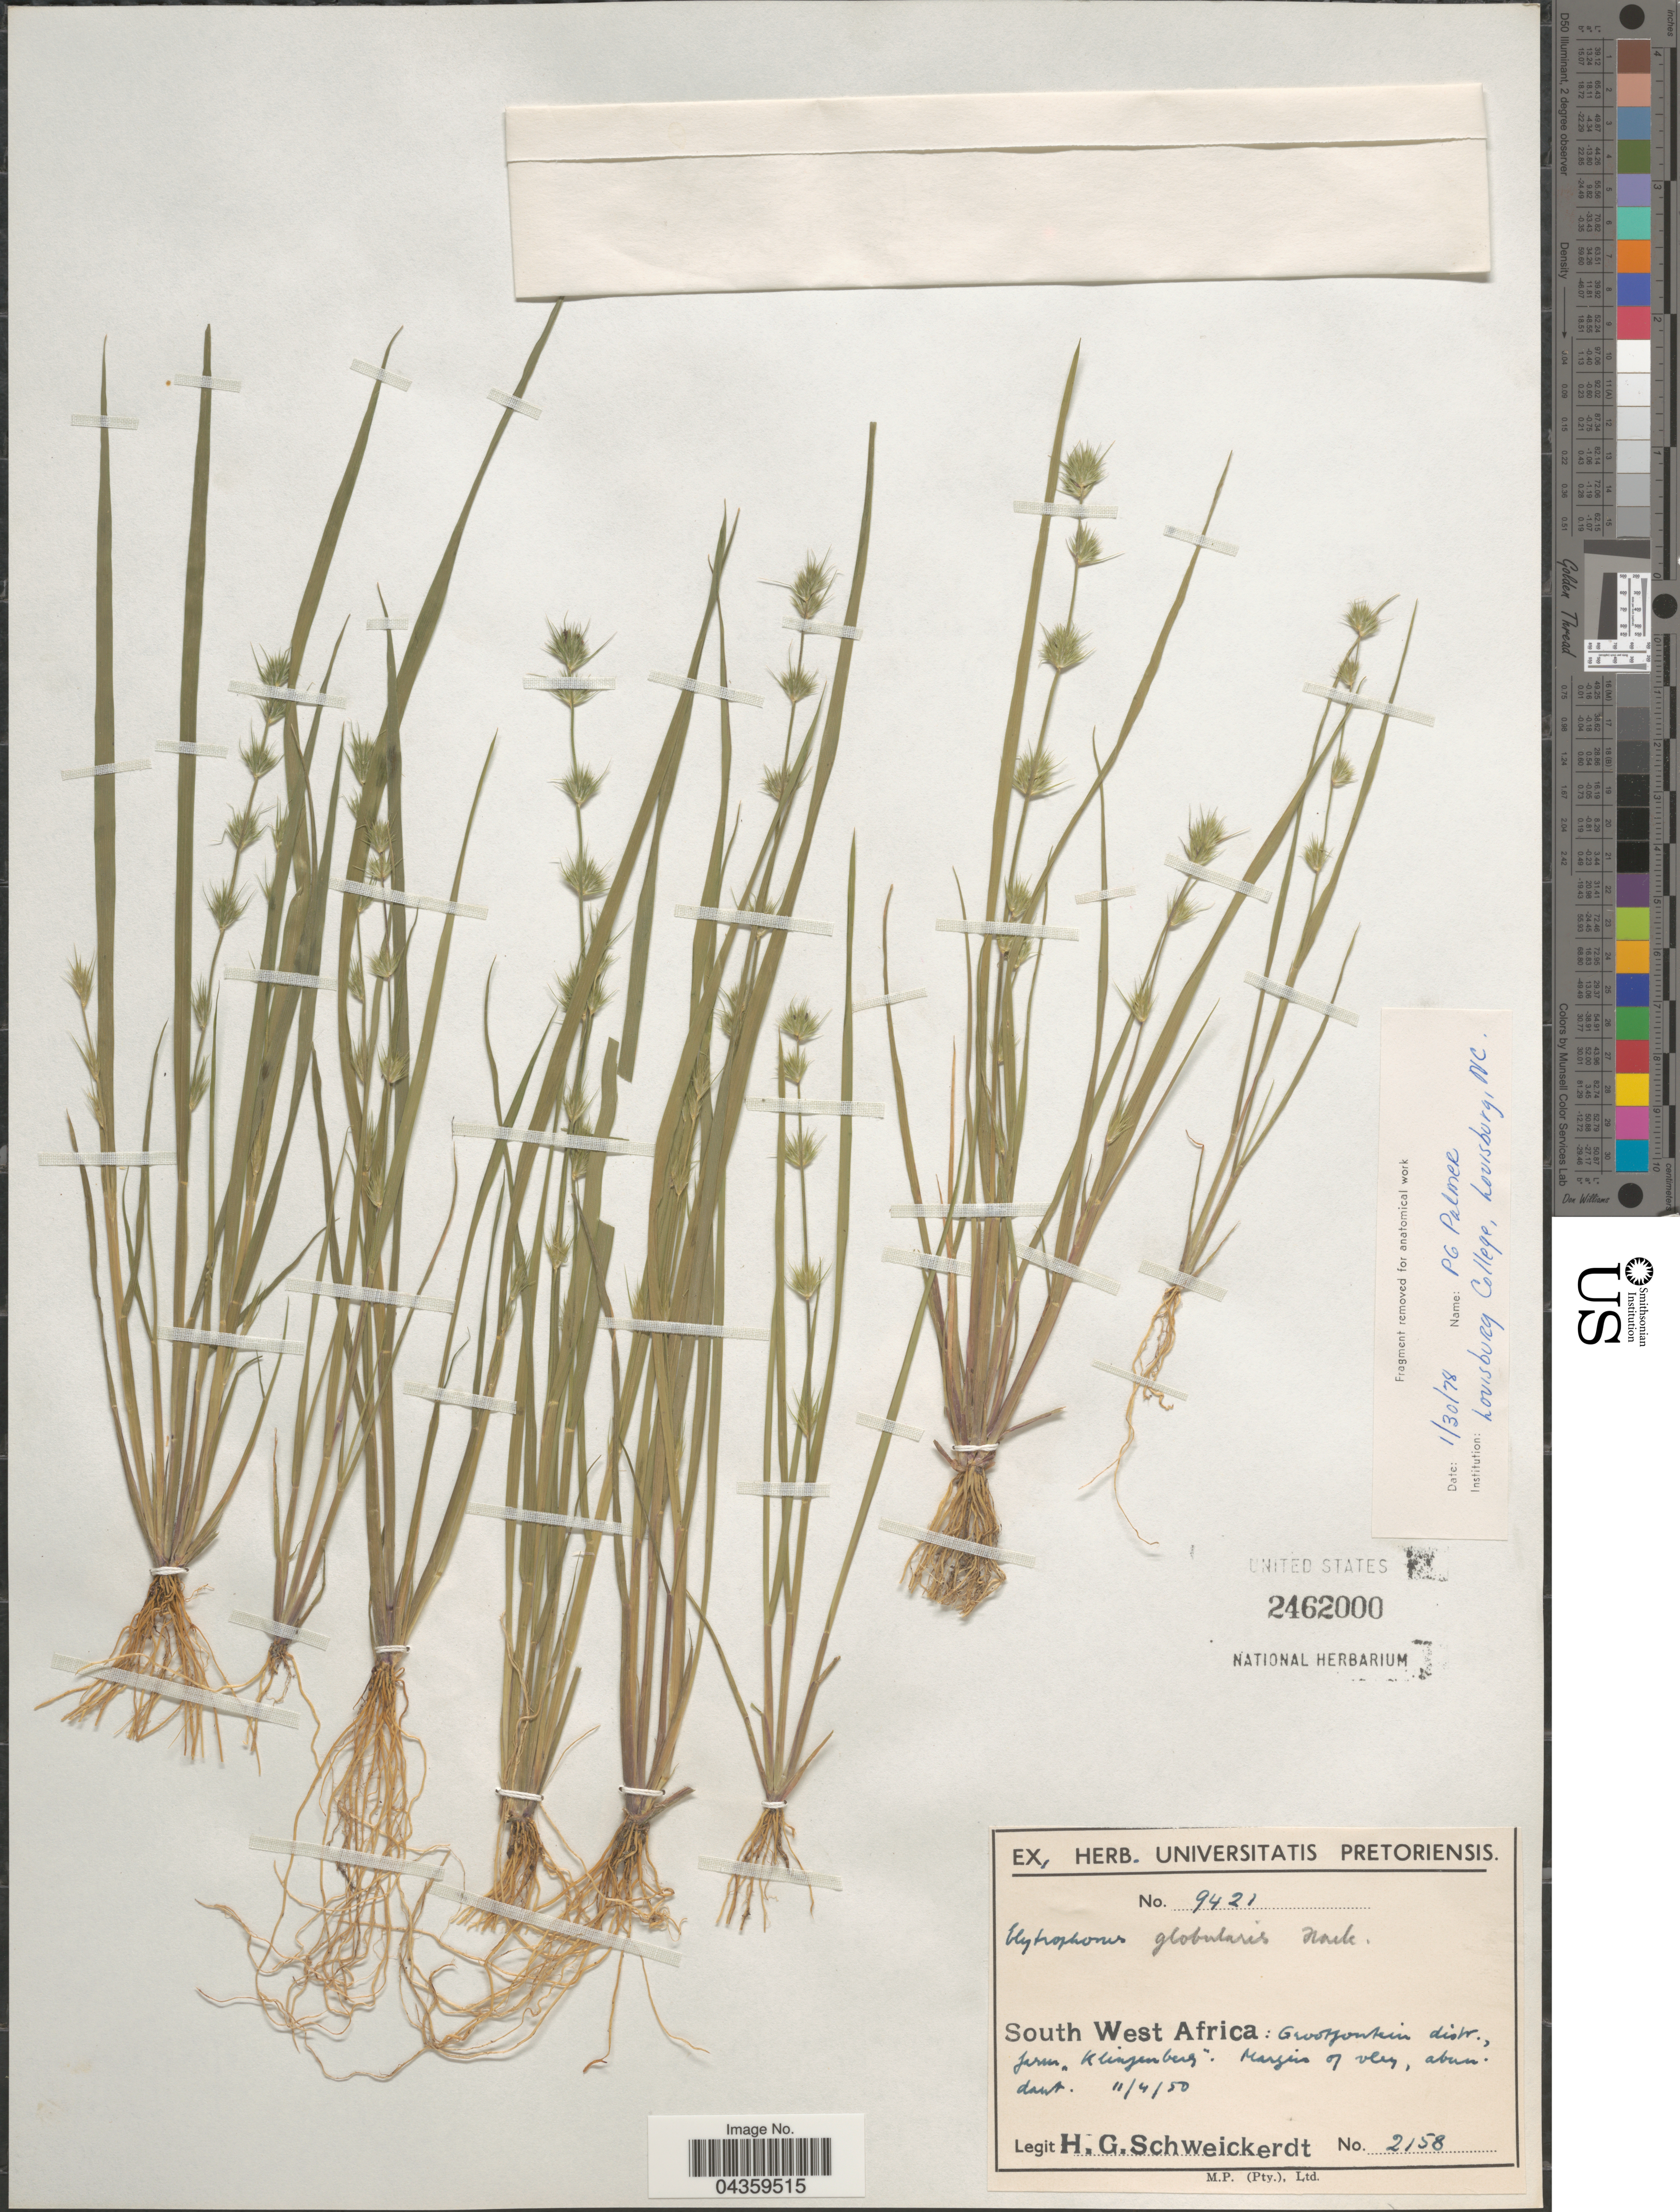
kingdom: Plantae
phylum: Tracheophyta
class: Liliopsida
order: Poales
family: Poaceae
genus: Elytrophorus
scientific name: Elytrophorus globularis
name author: Hack.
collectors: H. Schweickerdt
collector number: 2158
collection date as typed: Transcribed d/m/y: 11/4/50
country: Namibia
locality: South West Africa: Grootfontein distr., farm "Klingenberg". Margins of vley.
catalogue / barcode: US 2462000